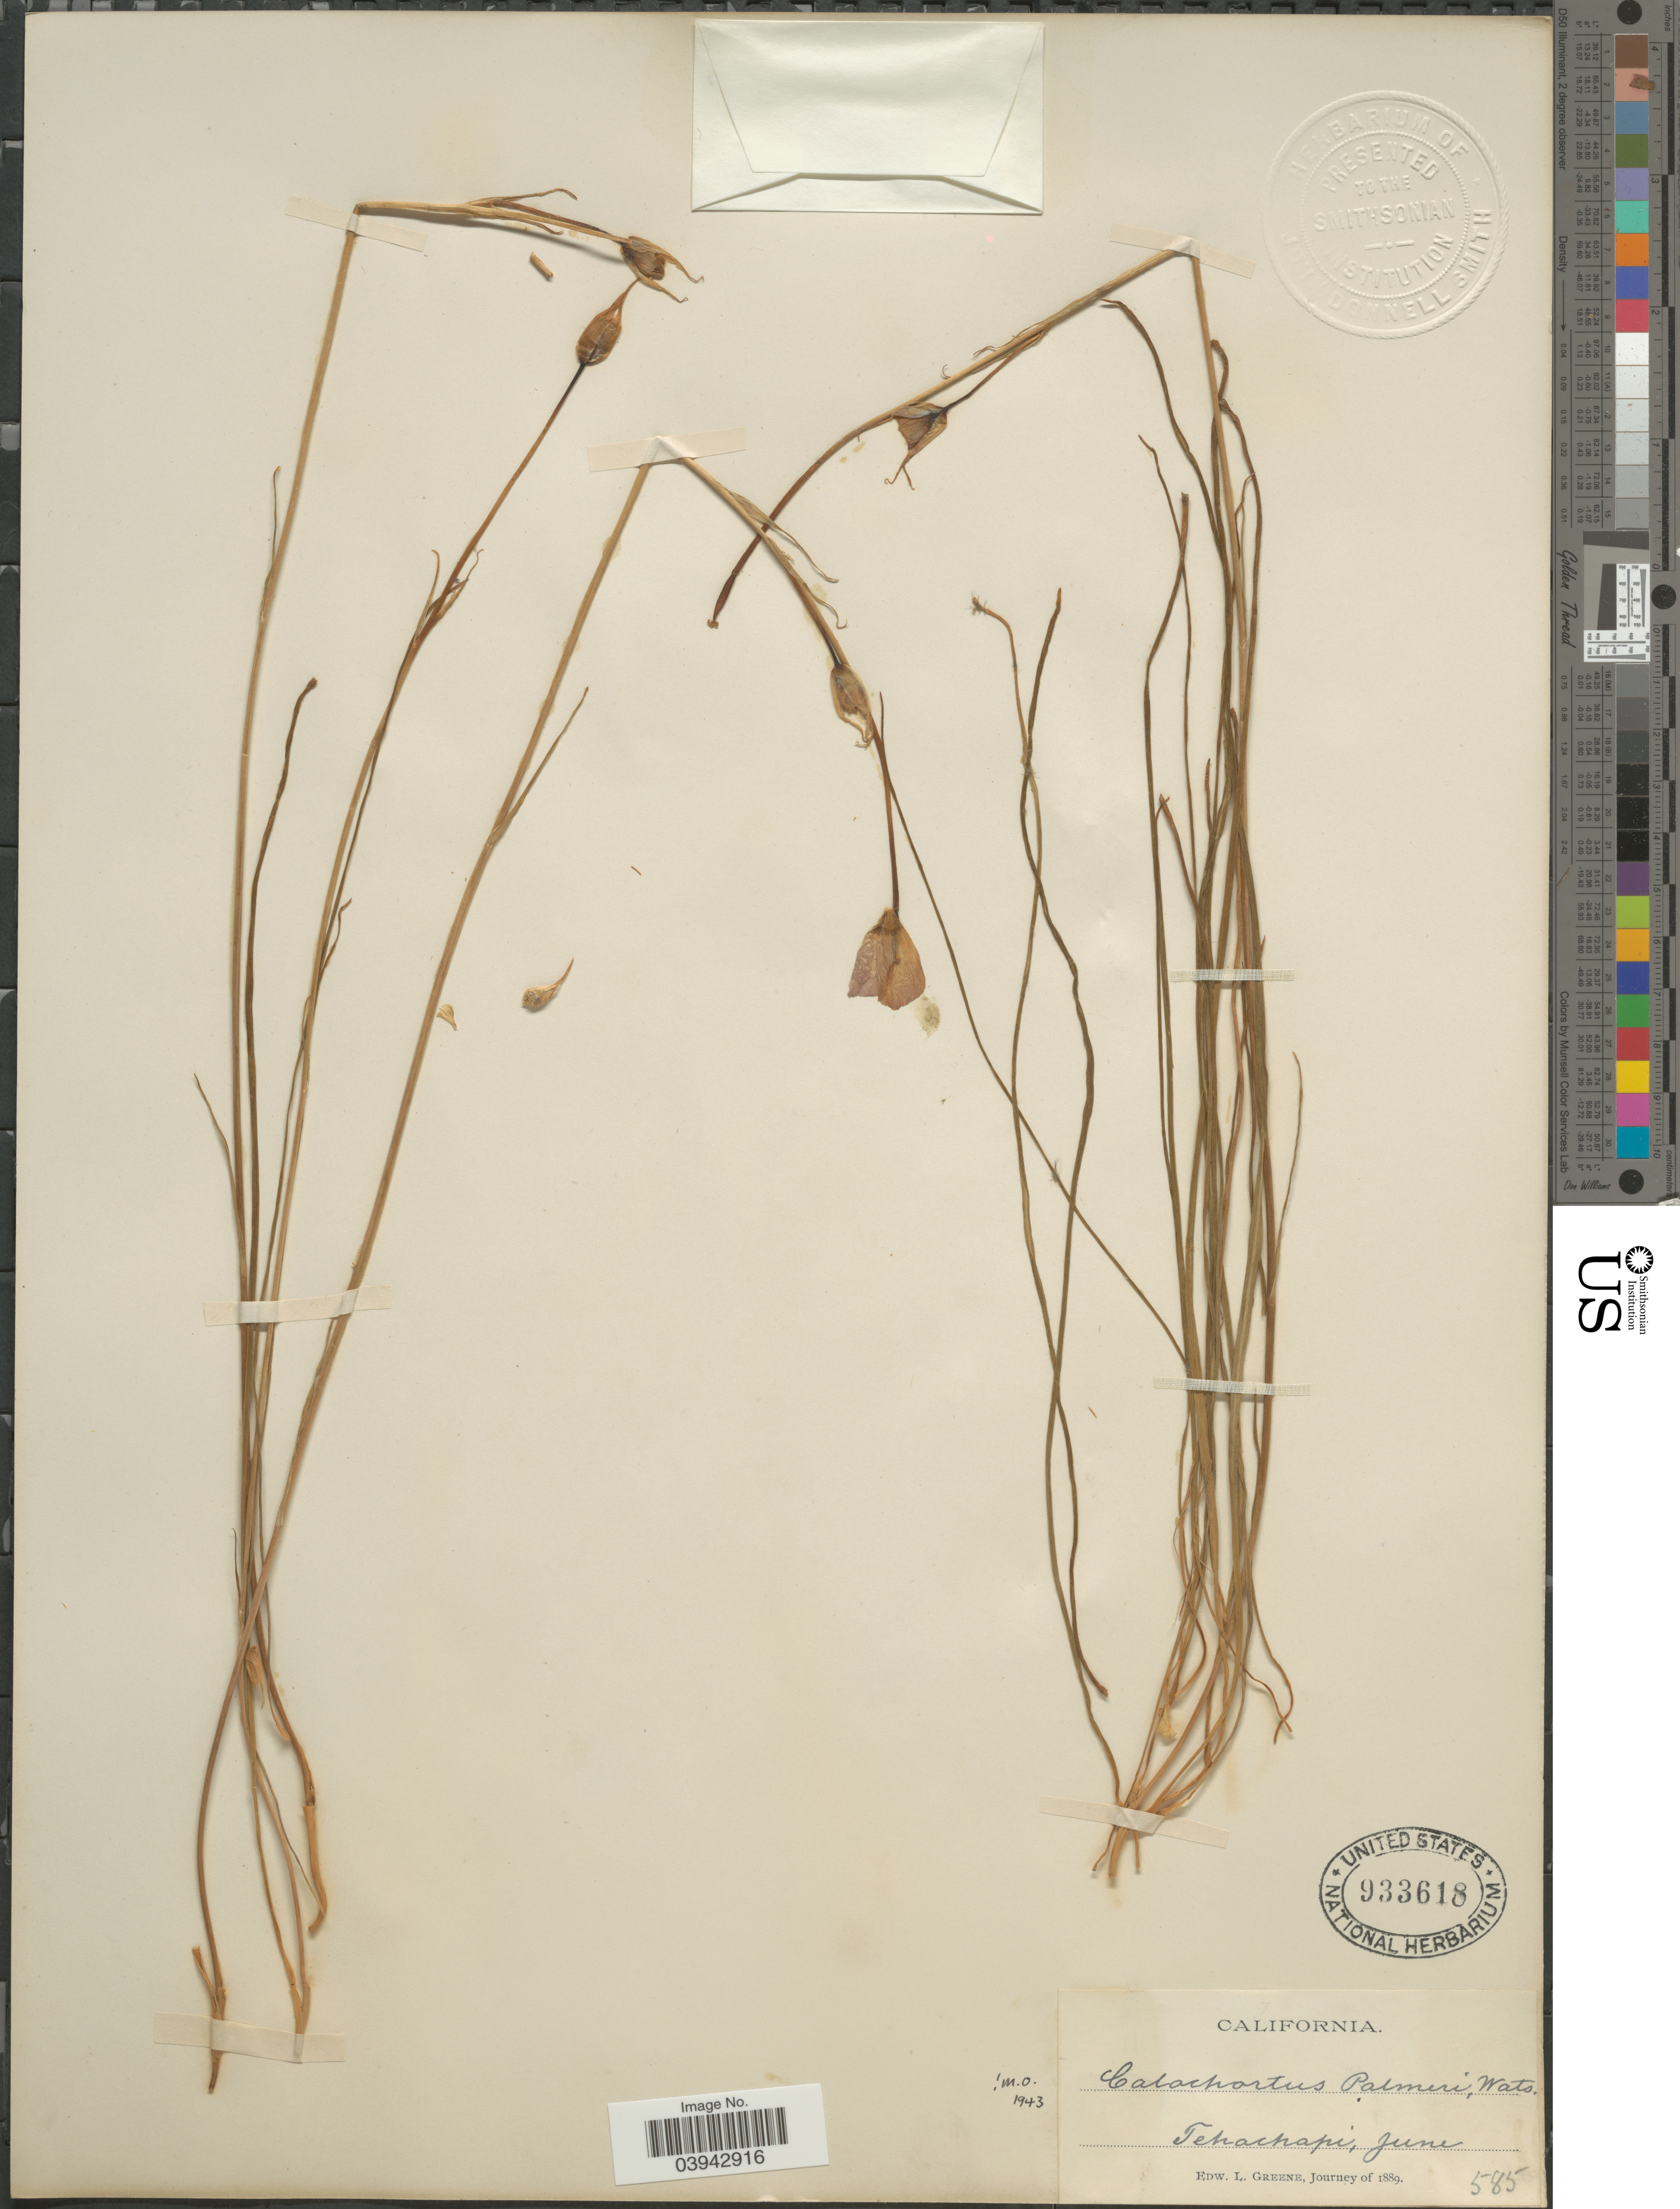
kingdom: Plantae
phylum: Tracheophyta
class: Liliopsida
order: Liliales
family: Liliaceae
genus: Calochortus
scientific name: Calochortus palmeri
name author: S. Watson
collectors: E. L. Greene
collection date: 1889-06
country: United States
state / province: California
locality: Tehachapi.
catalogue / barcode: US 933618